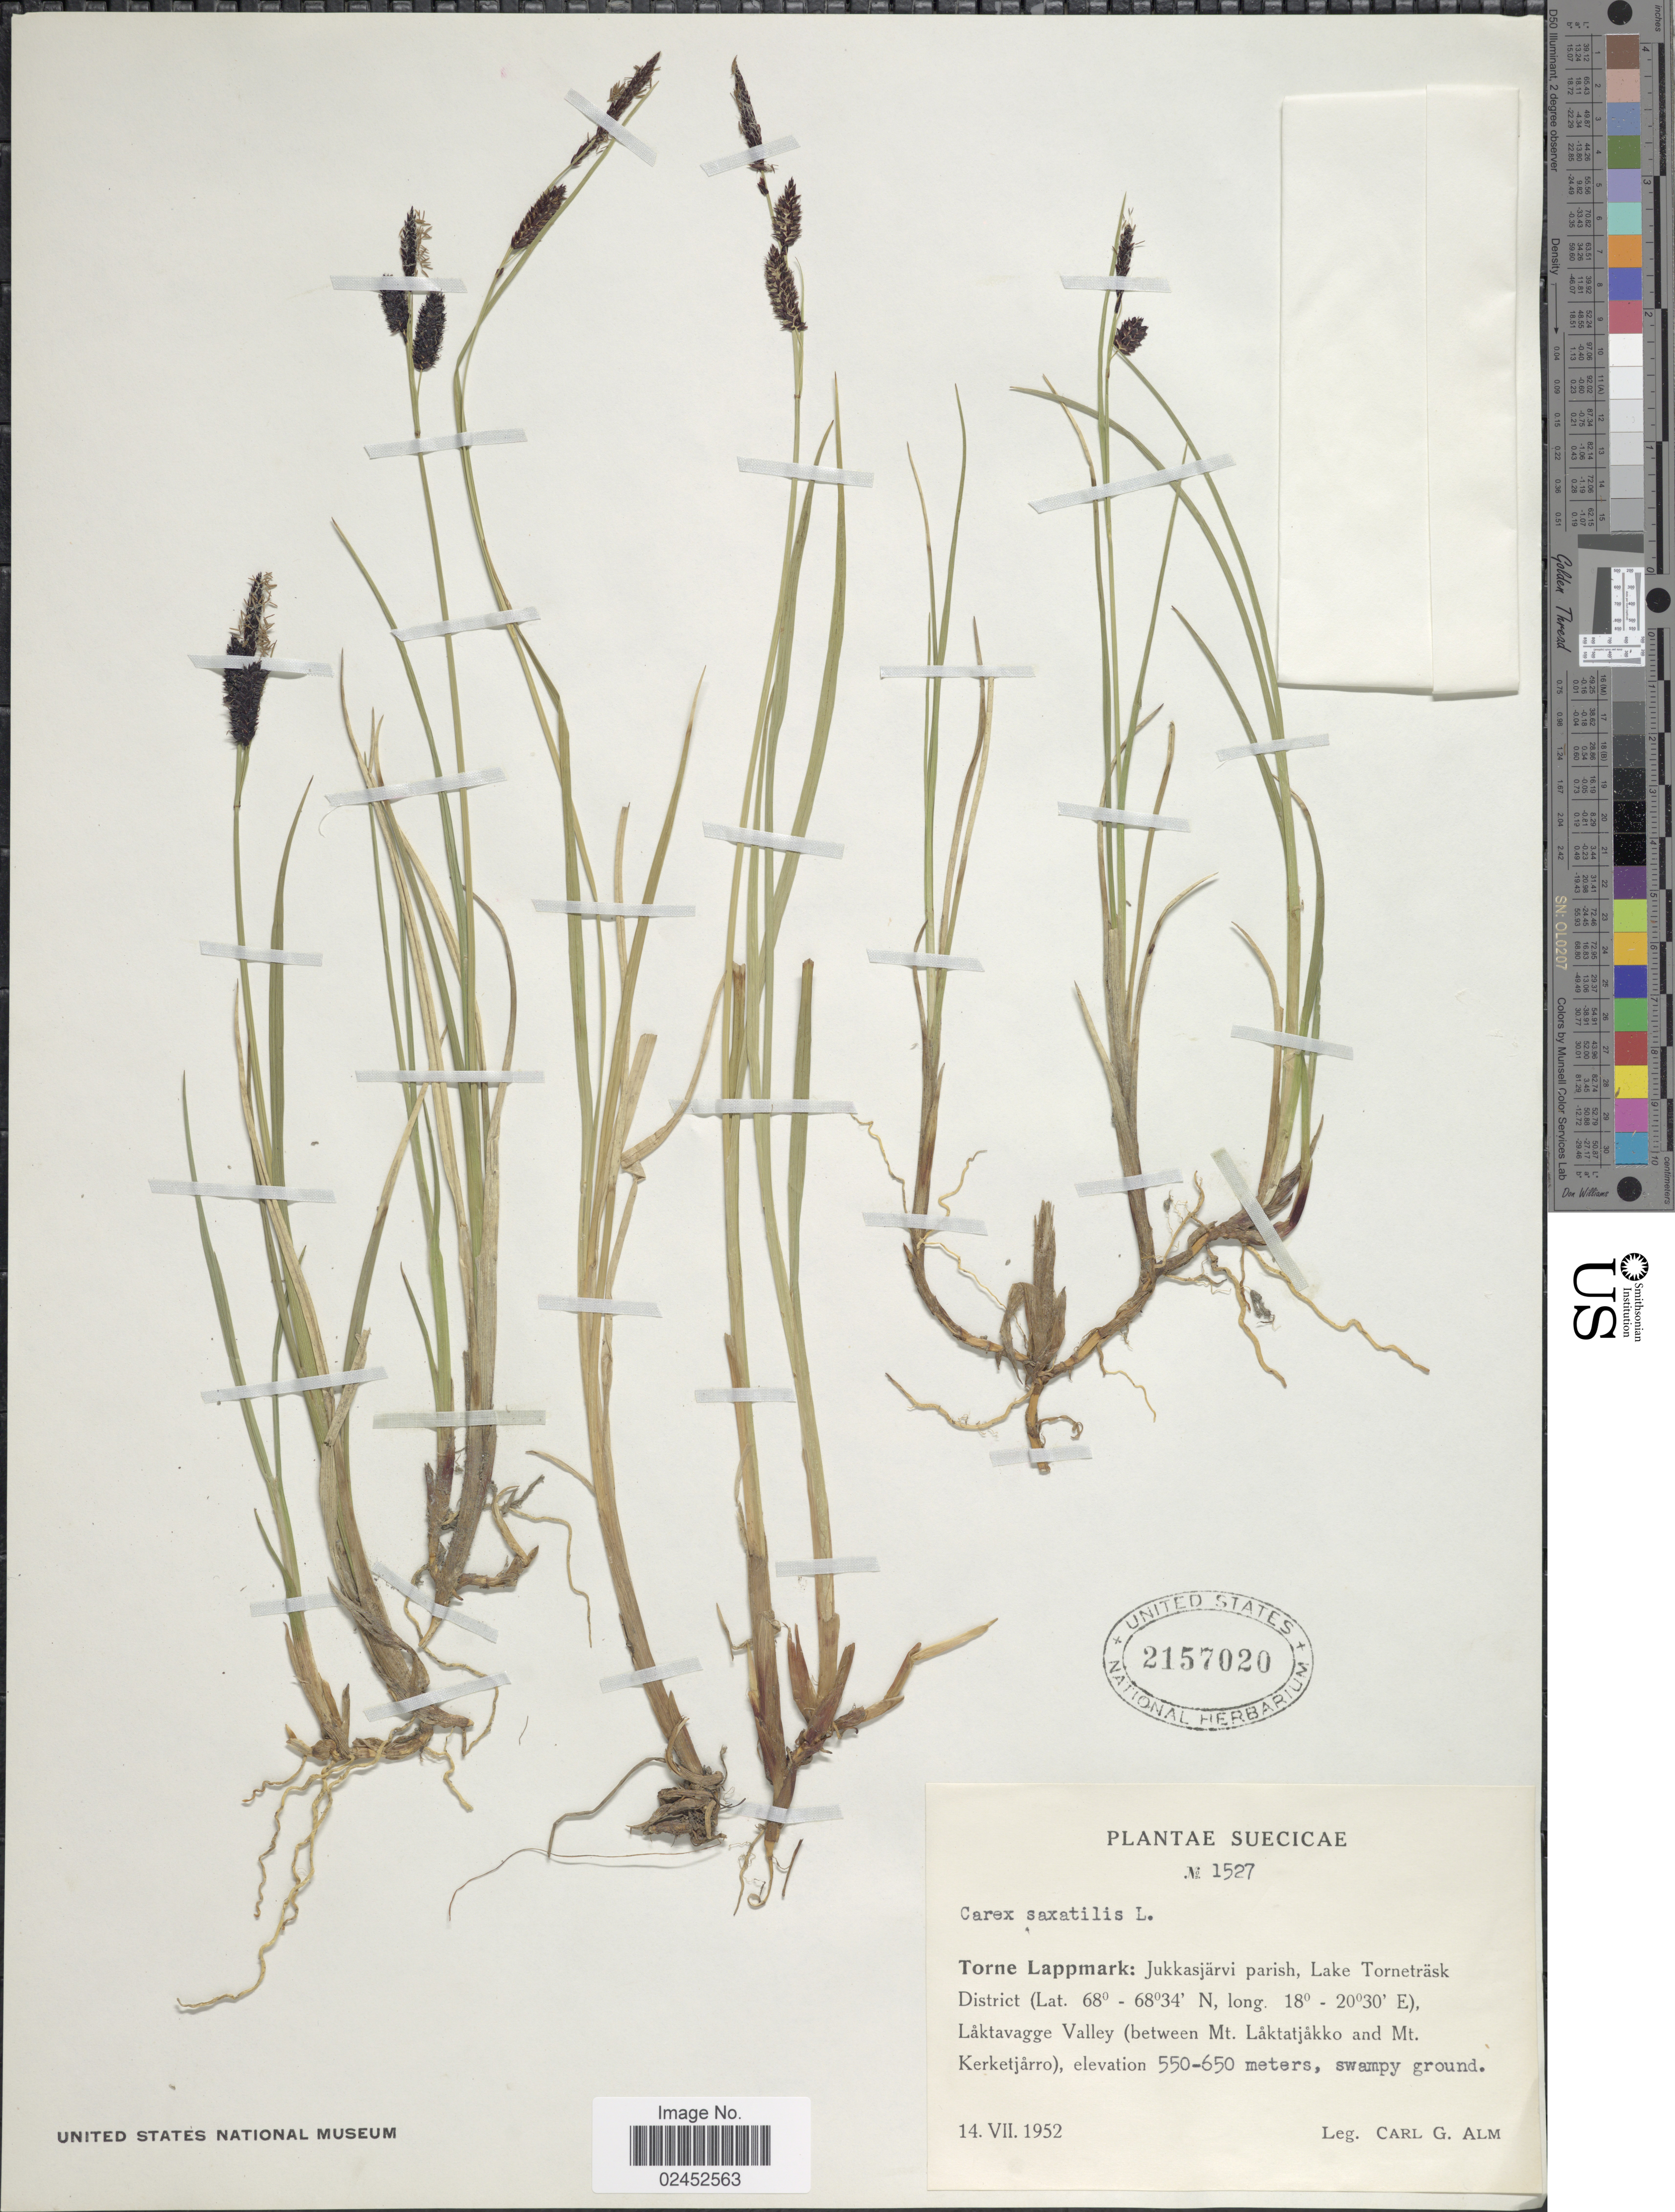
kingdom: Plantae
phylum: Tracheophyta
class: Liliopsida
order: Poales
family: Cyperaceae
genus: Carex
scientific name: Carex saxatilis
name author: L.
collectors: C. G. Alm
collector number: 1527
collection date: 1952-07-14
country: Sweden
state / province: Norrbotten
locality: Suecicae, Torne Lappmark: Jukkasjarvi parish, Lake Tornetrask District, Laktavagge Valley (between Mt. Laktatjakko and Mt. Kerketjarro), swampy ground.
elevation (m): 550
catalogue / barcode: US 2157020